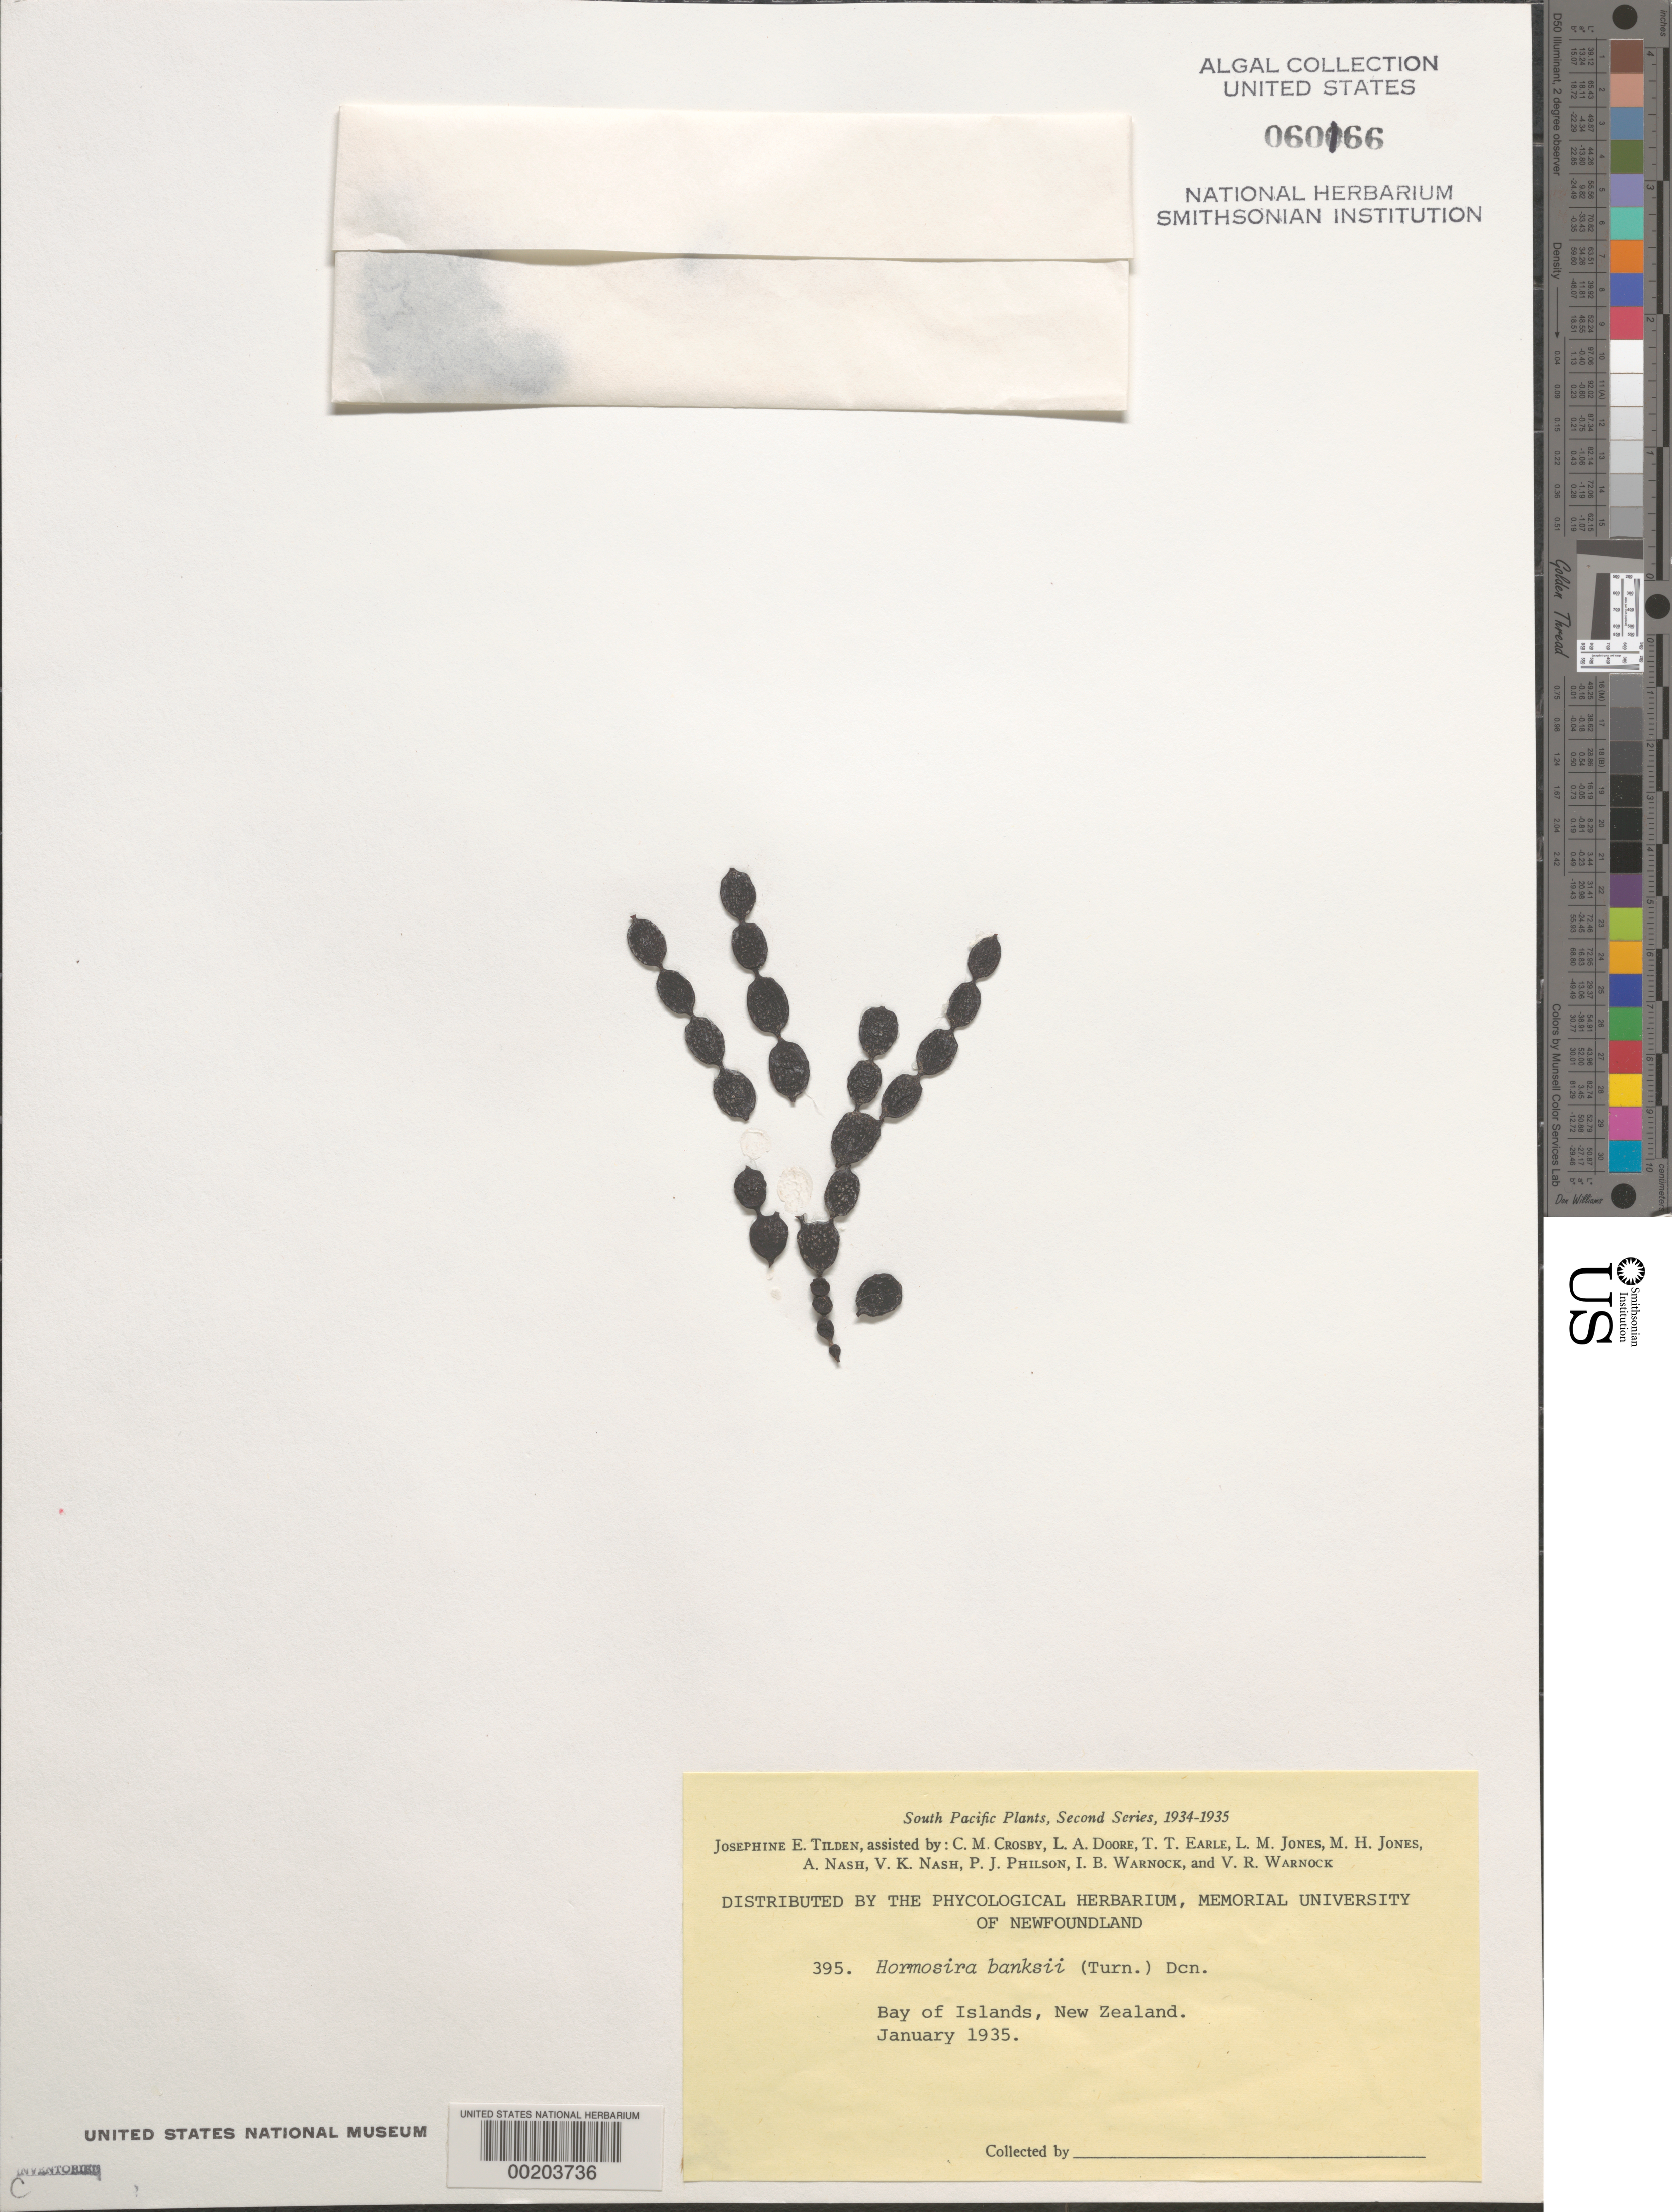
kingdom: Chromista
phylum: Ochrophyta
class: Phaeophyceae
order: Fucales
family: Hormosiraceae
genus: Hormosira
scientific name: Hormosira banksii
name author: (Turner) Decne.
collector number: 395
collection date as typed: Jan 1935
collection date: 1935-01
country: New Zealand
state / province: Northland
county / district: Far North District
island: North Island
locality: Bay of Islands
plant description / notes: Tilden, South Pacific Plants, Second Series, 1934-1935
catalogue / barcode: US 60166